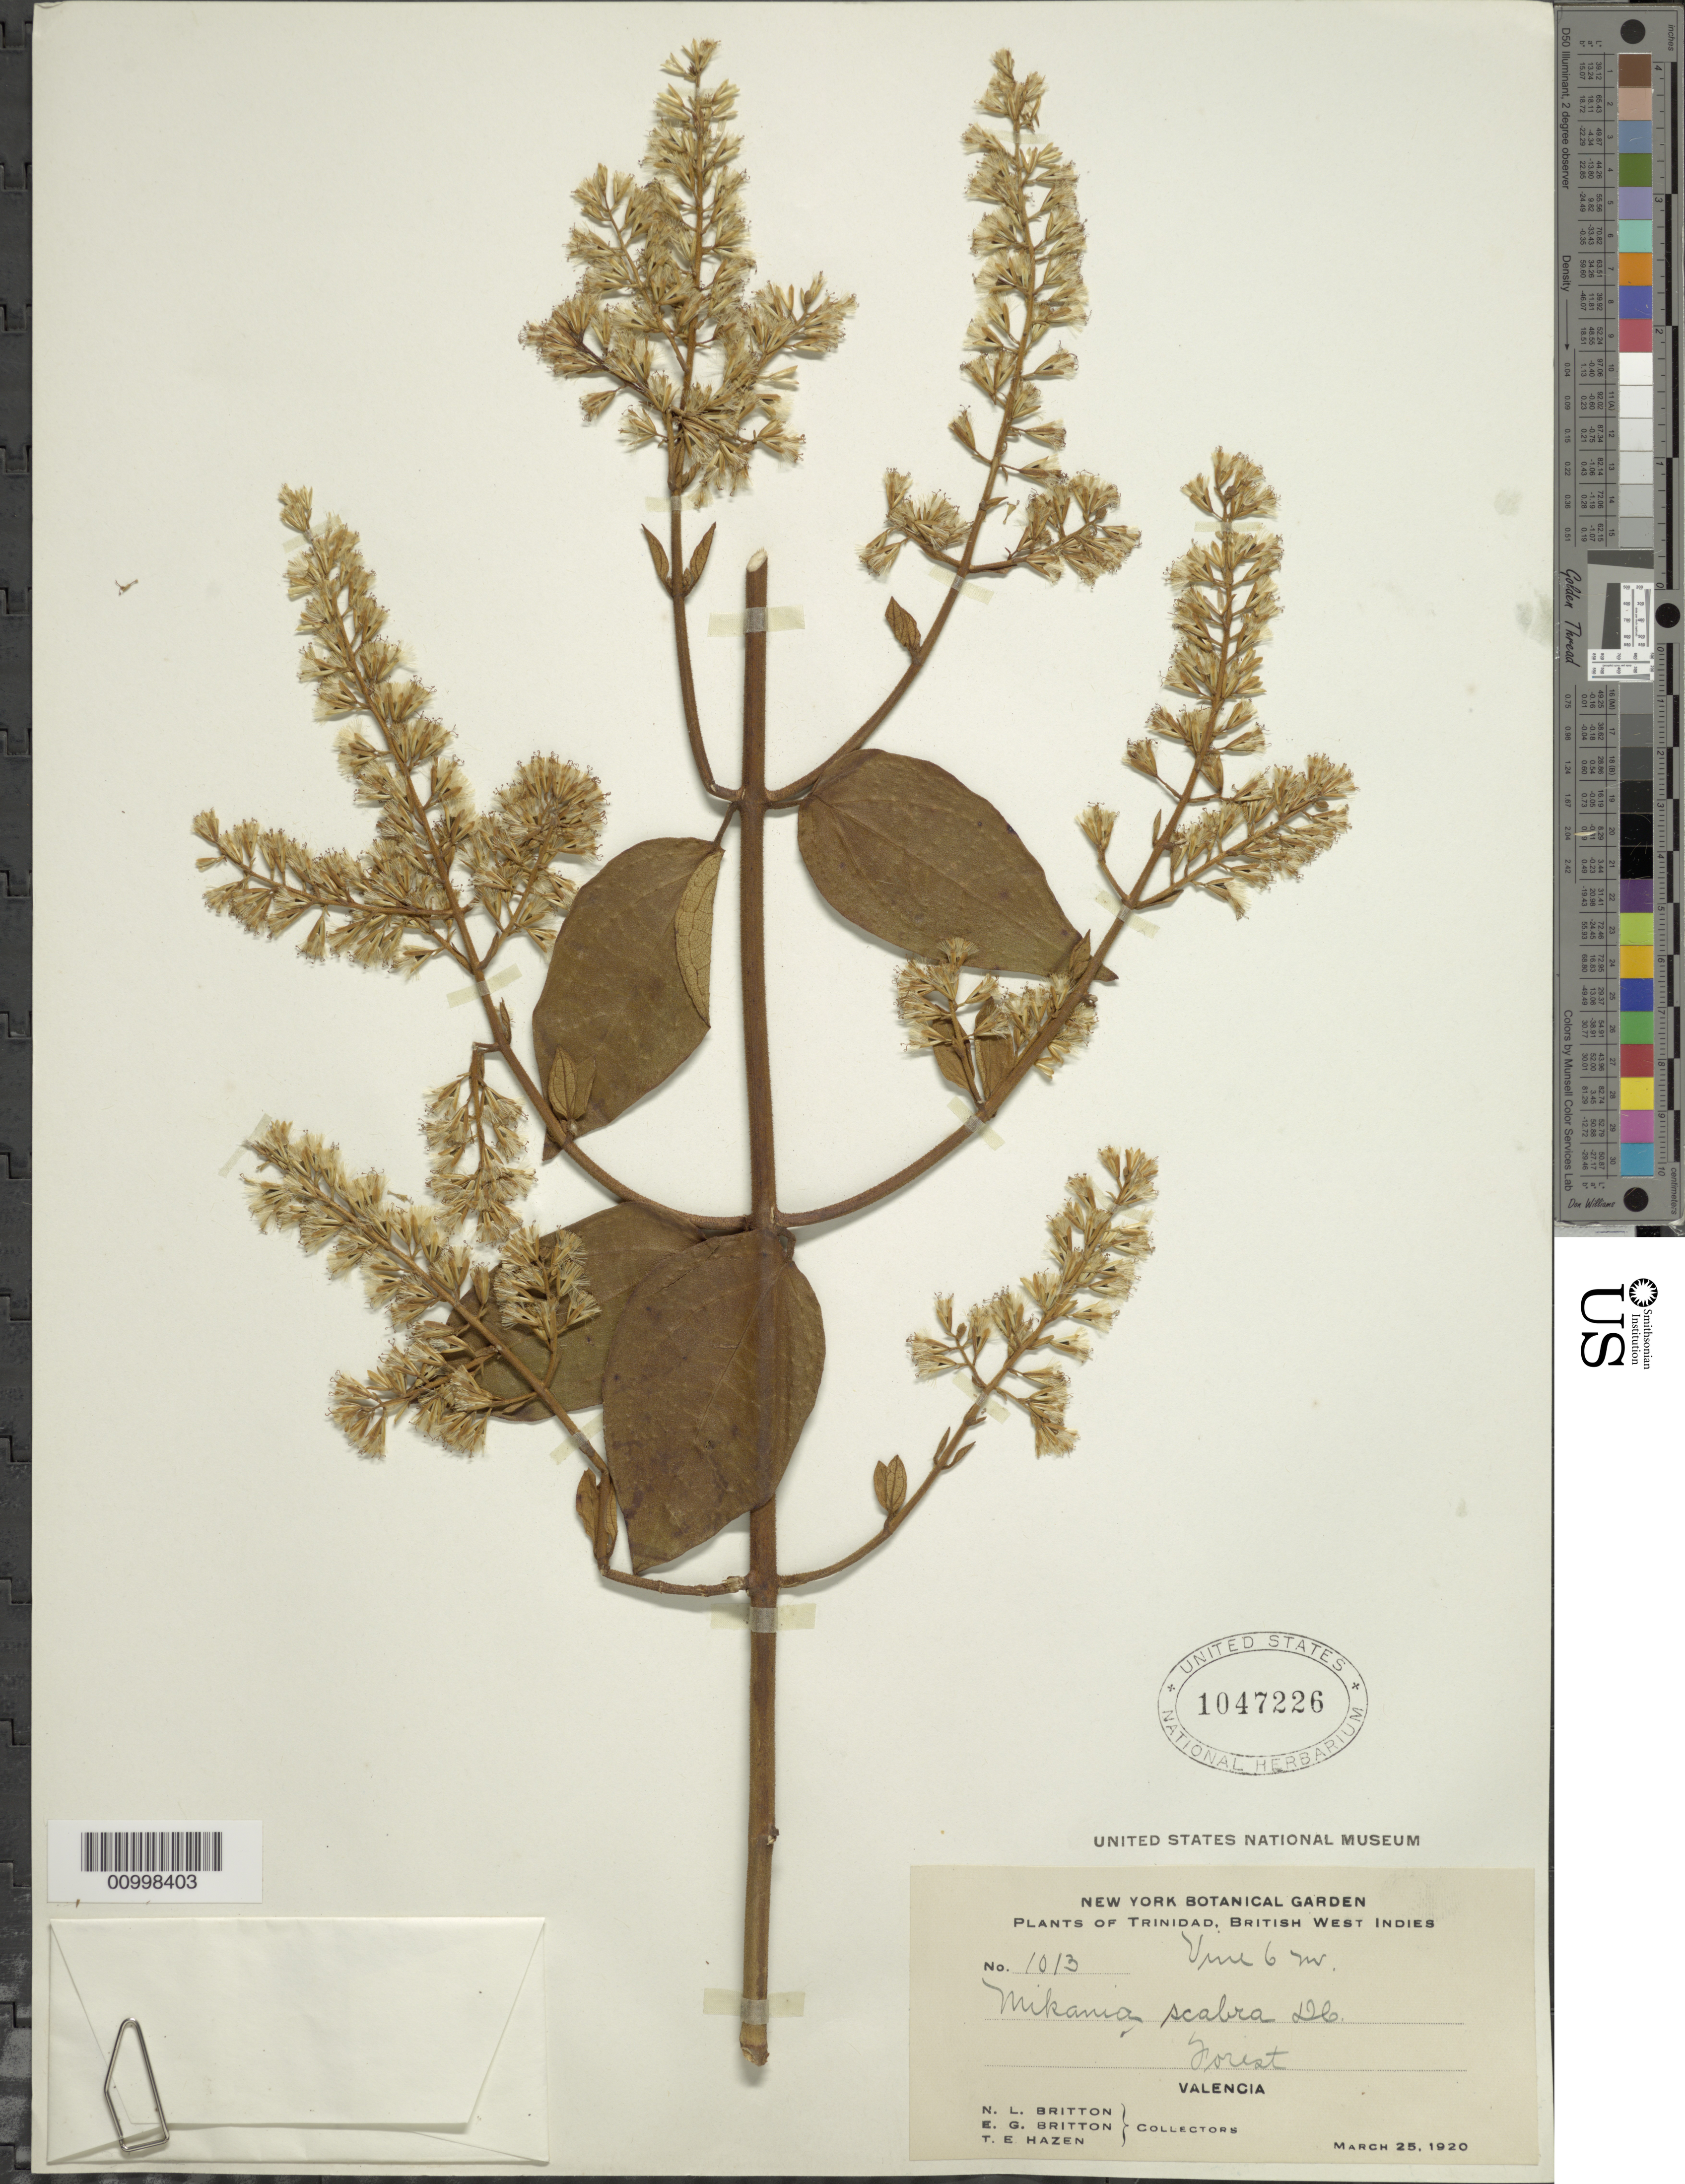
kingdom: Plantae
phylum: Tracheophyta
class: Magnoliopsida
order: Asterales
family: Asteraceae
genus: Mikania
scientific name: Mikania scabra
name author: DC.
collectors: N. Britton, E. G. Britton & T. E. Hazen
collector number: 1013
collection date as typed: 25 Mar 1920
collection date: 1920-03-25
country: Trinidad and Tobago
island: Trinidad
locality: Valencia, forest.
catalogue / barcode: US 1047226